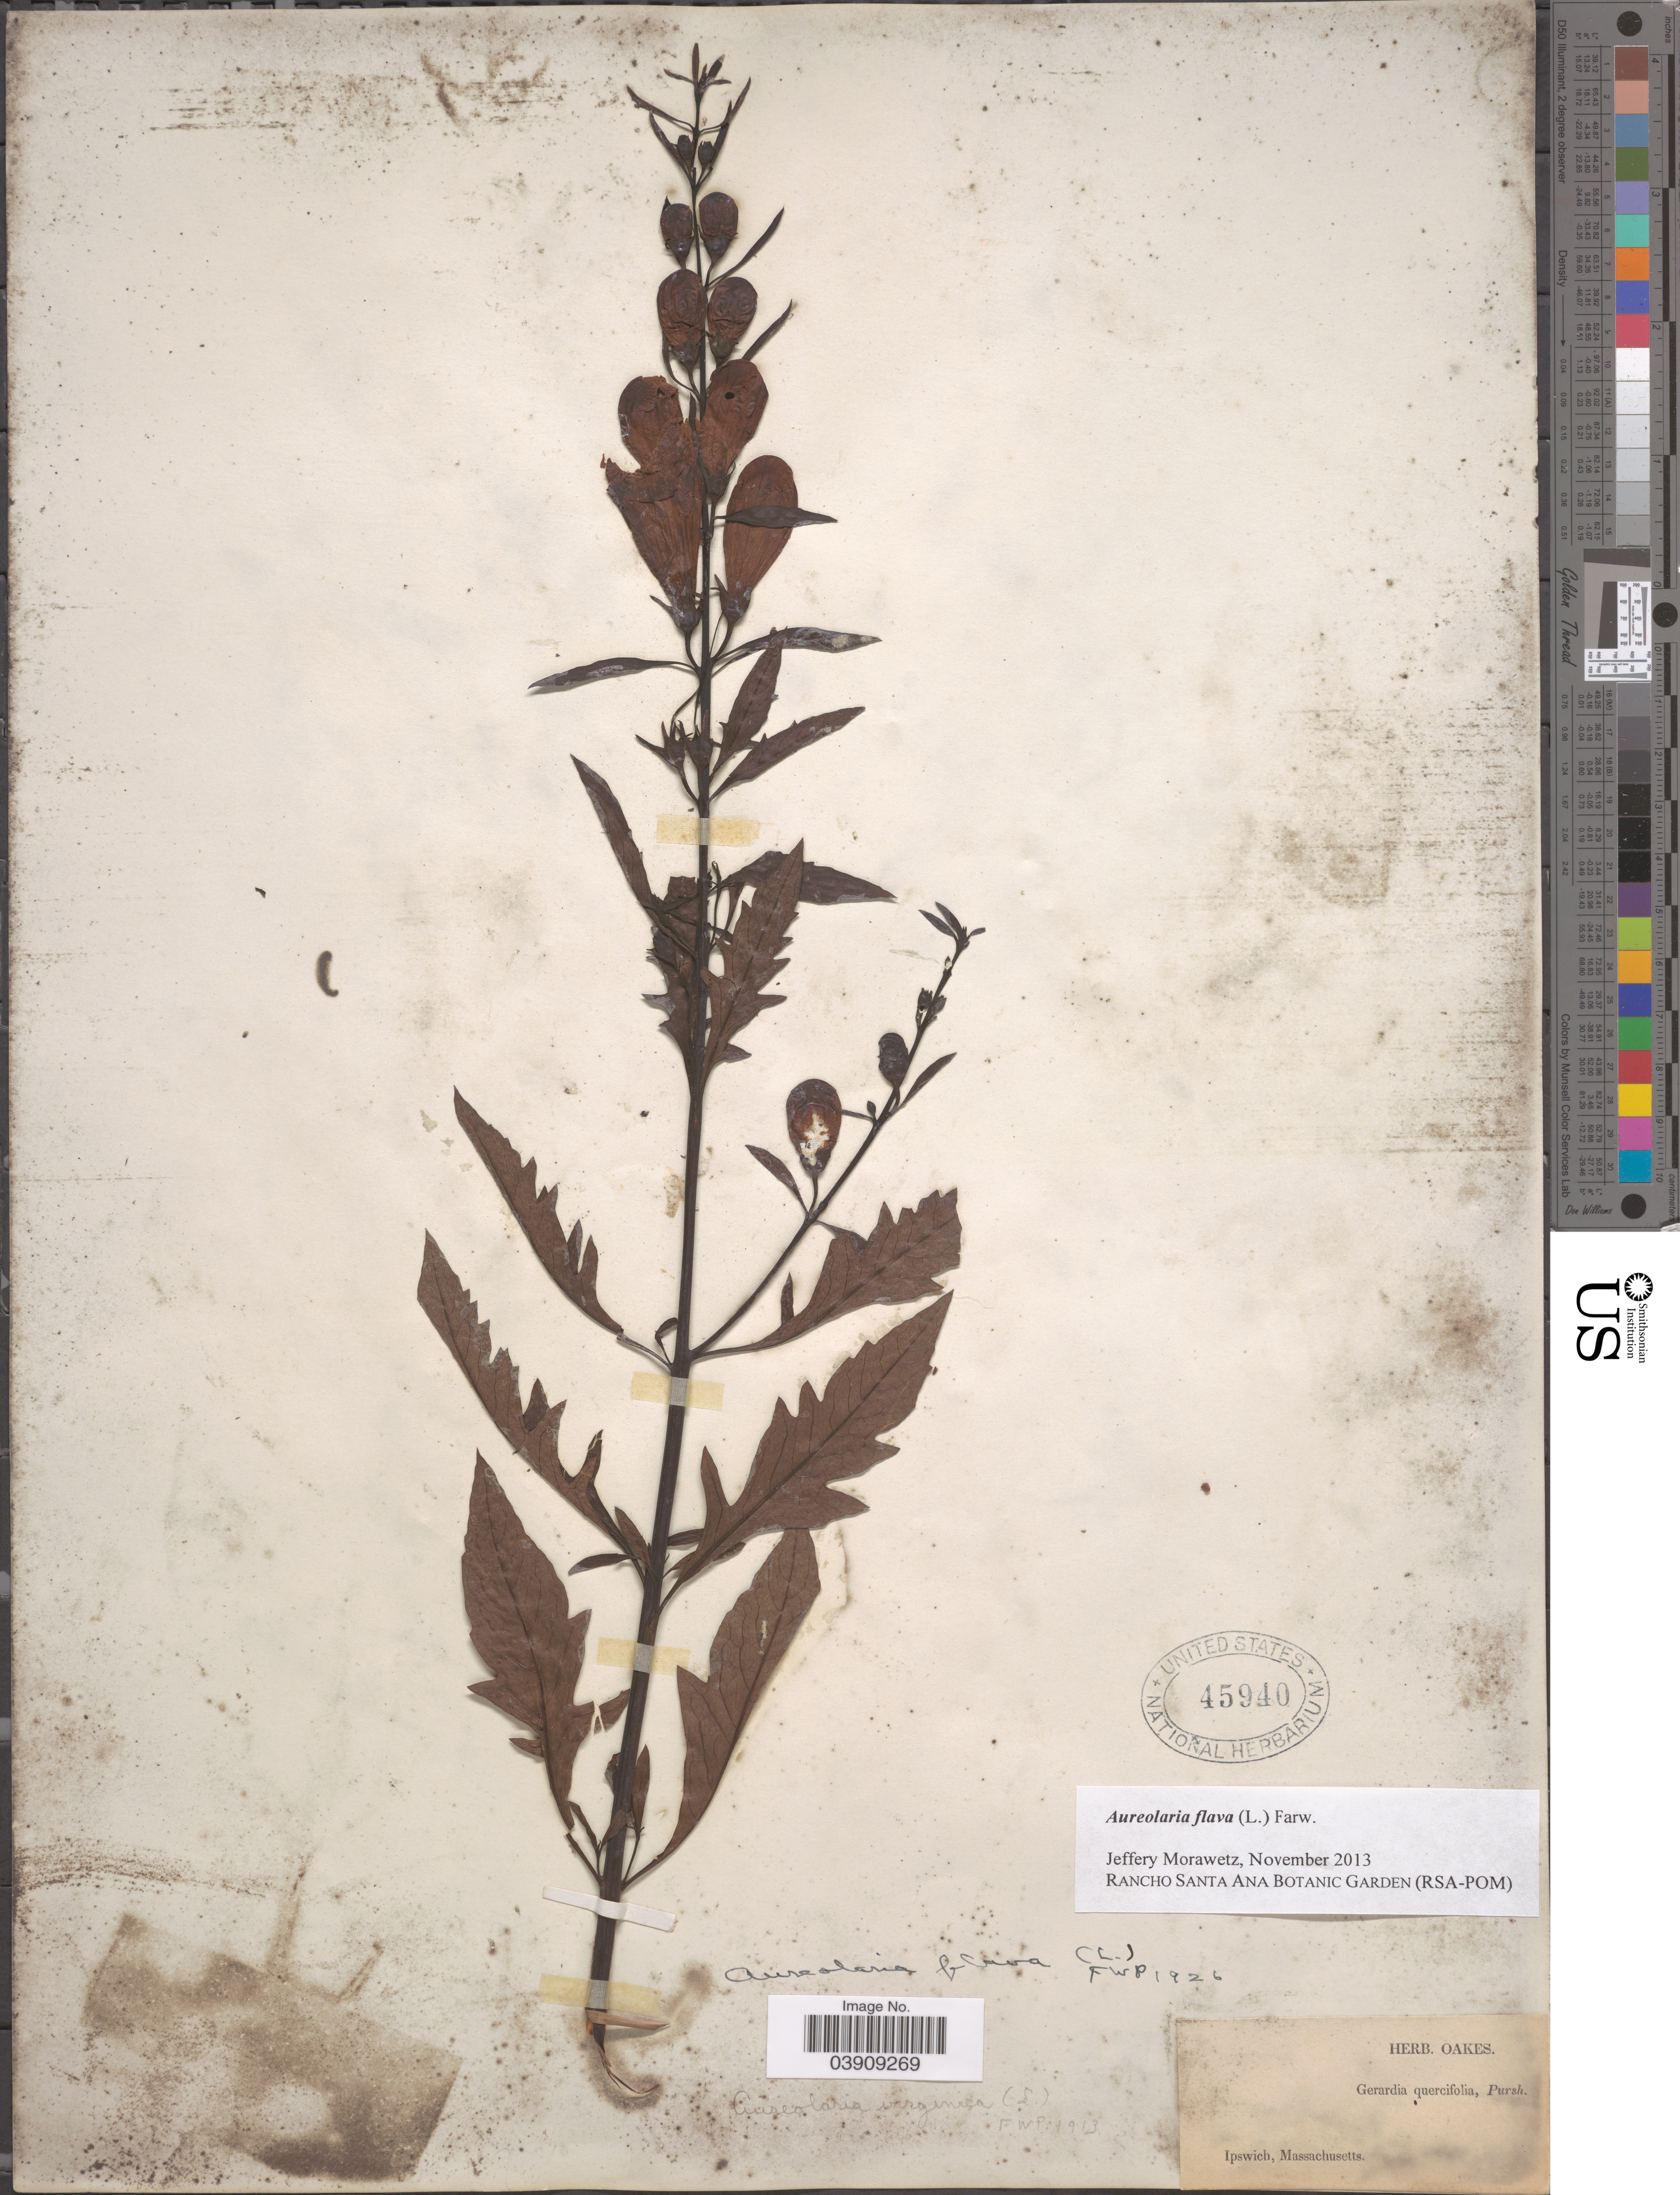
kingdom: Plantae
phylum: Tracheophyta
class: Magnoliopsida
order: Lamiales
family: Orobanchaceae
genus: Aureolaria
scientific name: Aureolaria flava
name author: (L.) Farw.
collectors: ex herb. Oakes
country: United States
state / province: Massachusetts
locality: Ipswich.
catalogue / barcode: US 45940